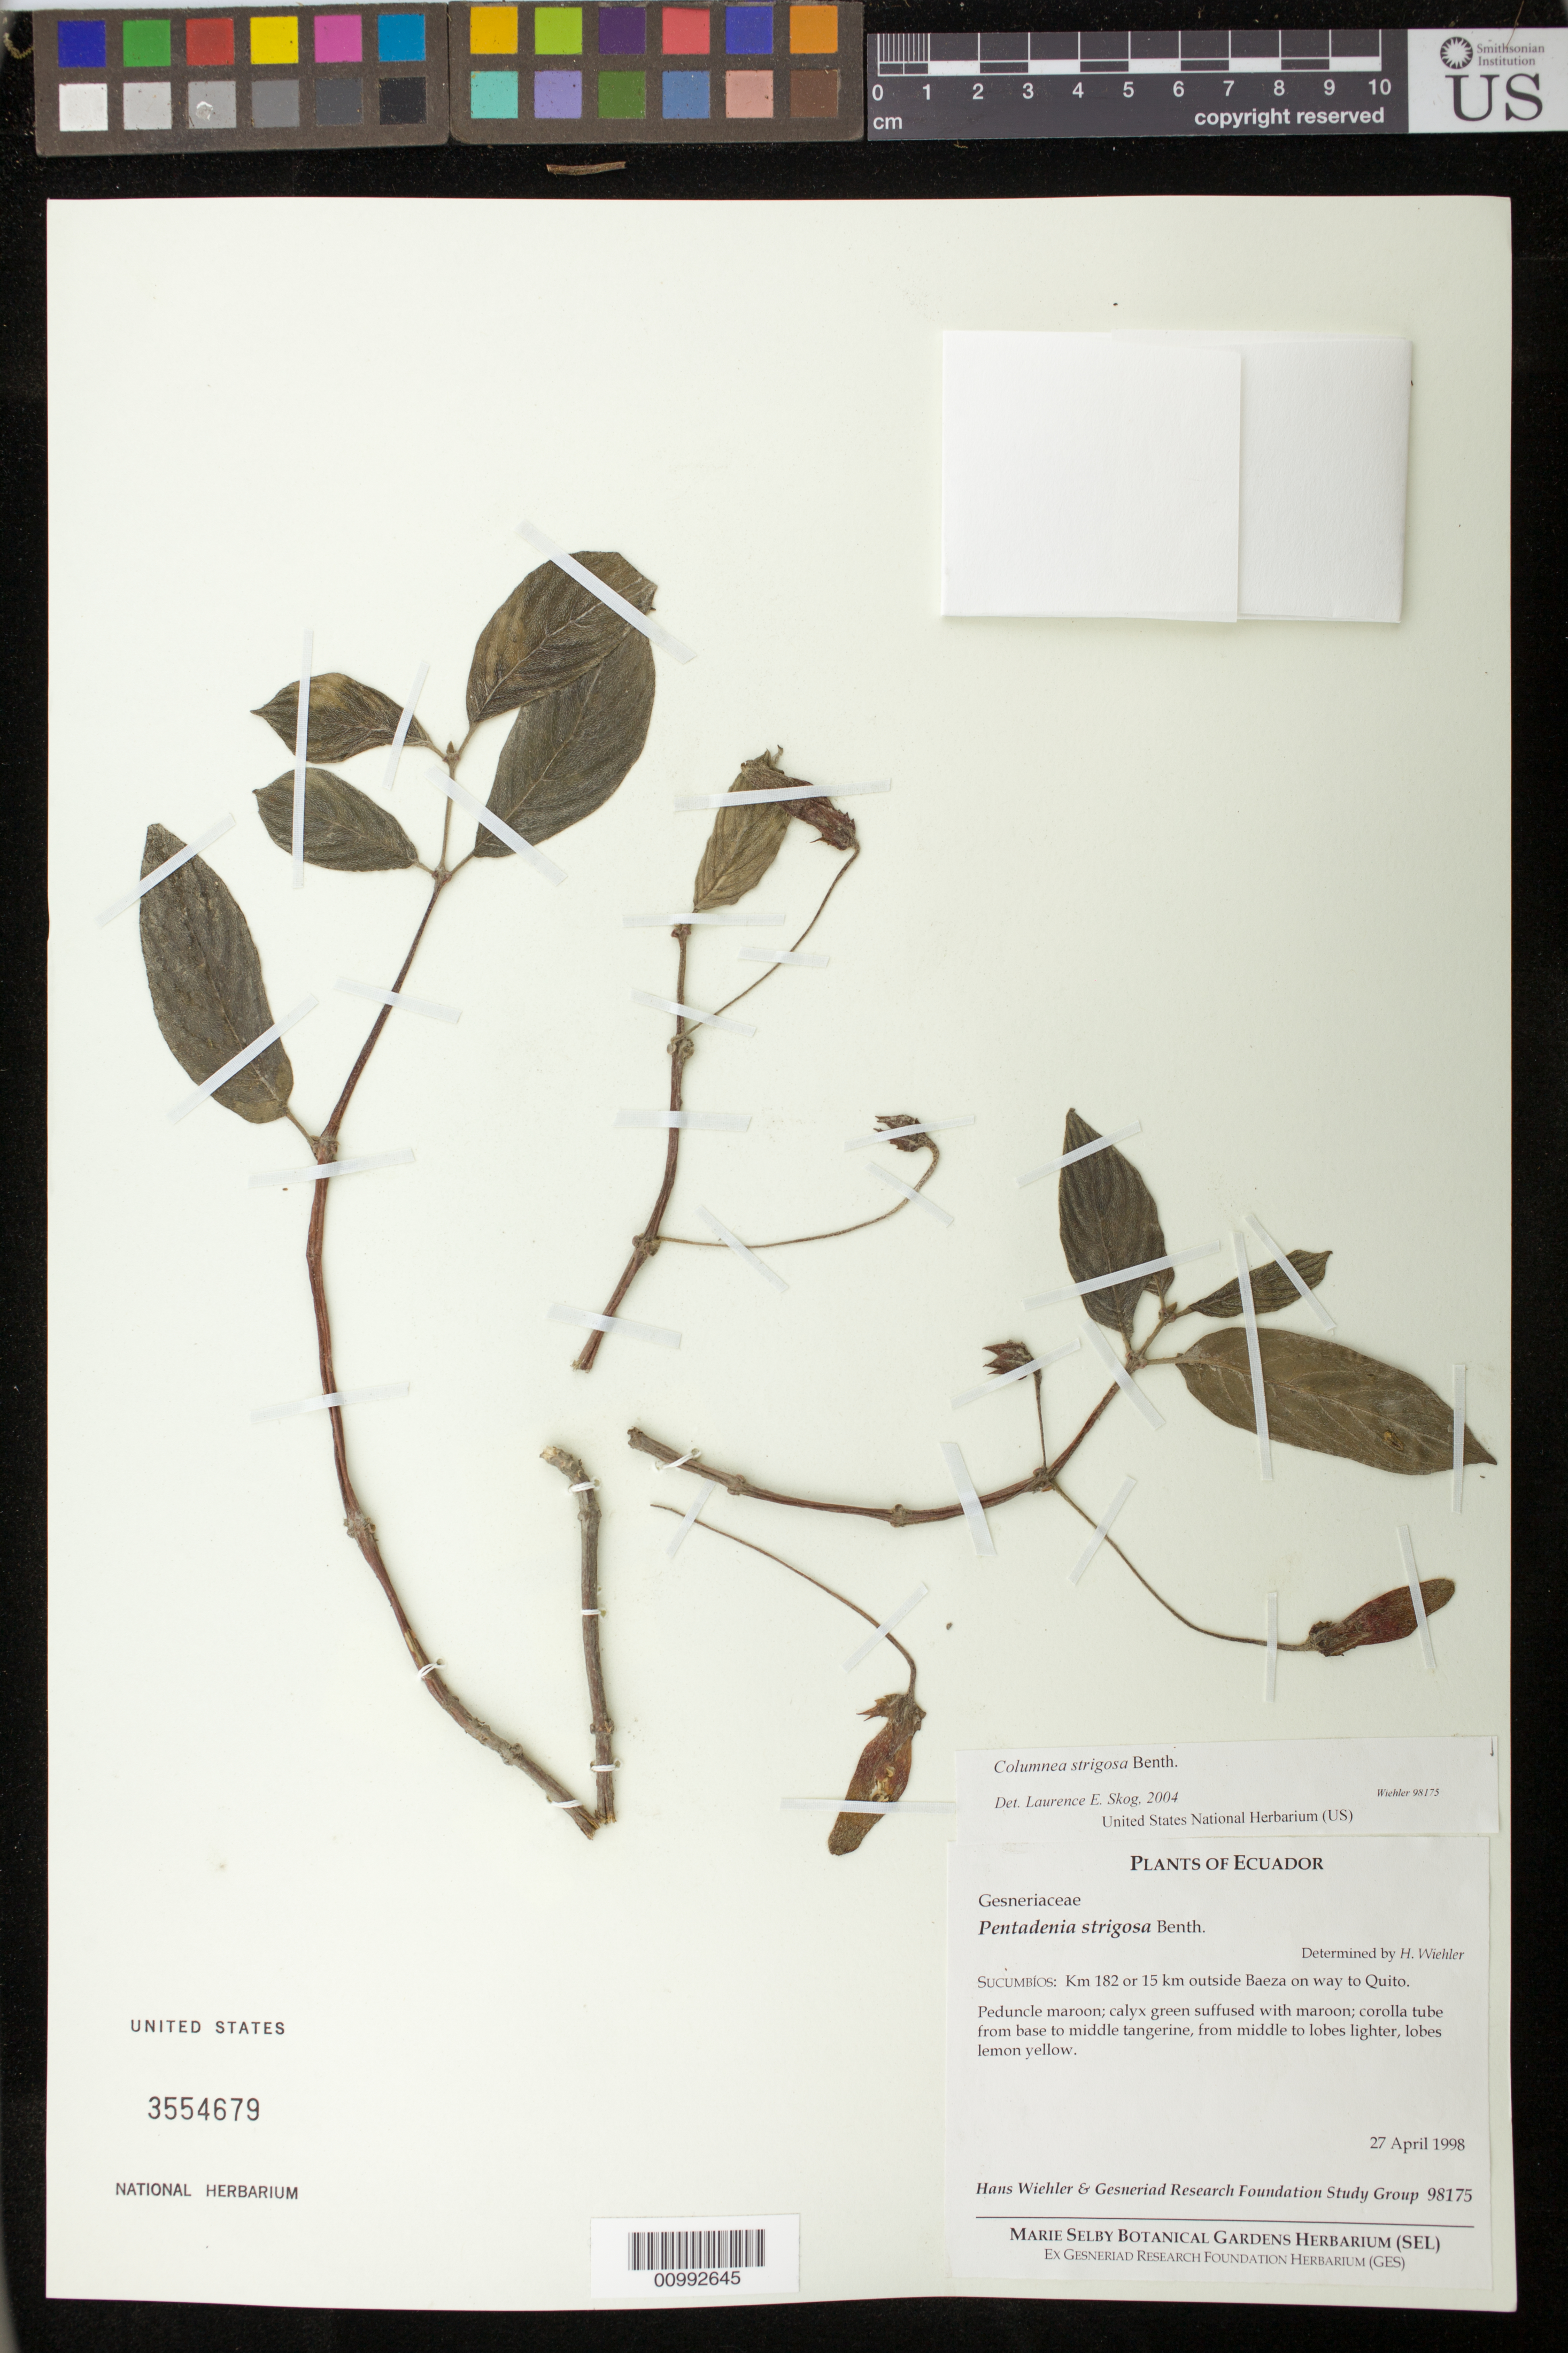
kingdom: Plantae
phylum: Tracheophyta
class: Magnoliopsida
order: Lamiales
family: Gesneriaceae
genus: Columnea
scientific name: Columnea strigosa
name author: Benth.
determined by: Skog, Laurence E.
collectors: H. J. Wiehler & GRF Study Group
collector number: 98175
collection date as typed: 27 Apr 1998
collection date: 1998-04-27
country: Ecuador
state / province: Sucumbíos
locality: Sucumbíos: km 182 or 15 km outside Baeza on way to Quito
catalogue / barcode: US 3554679